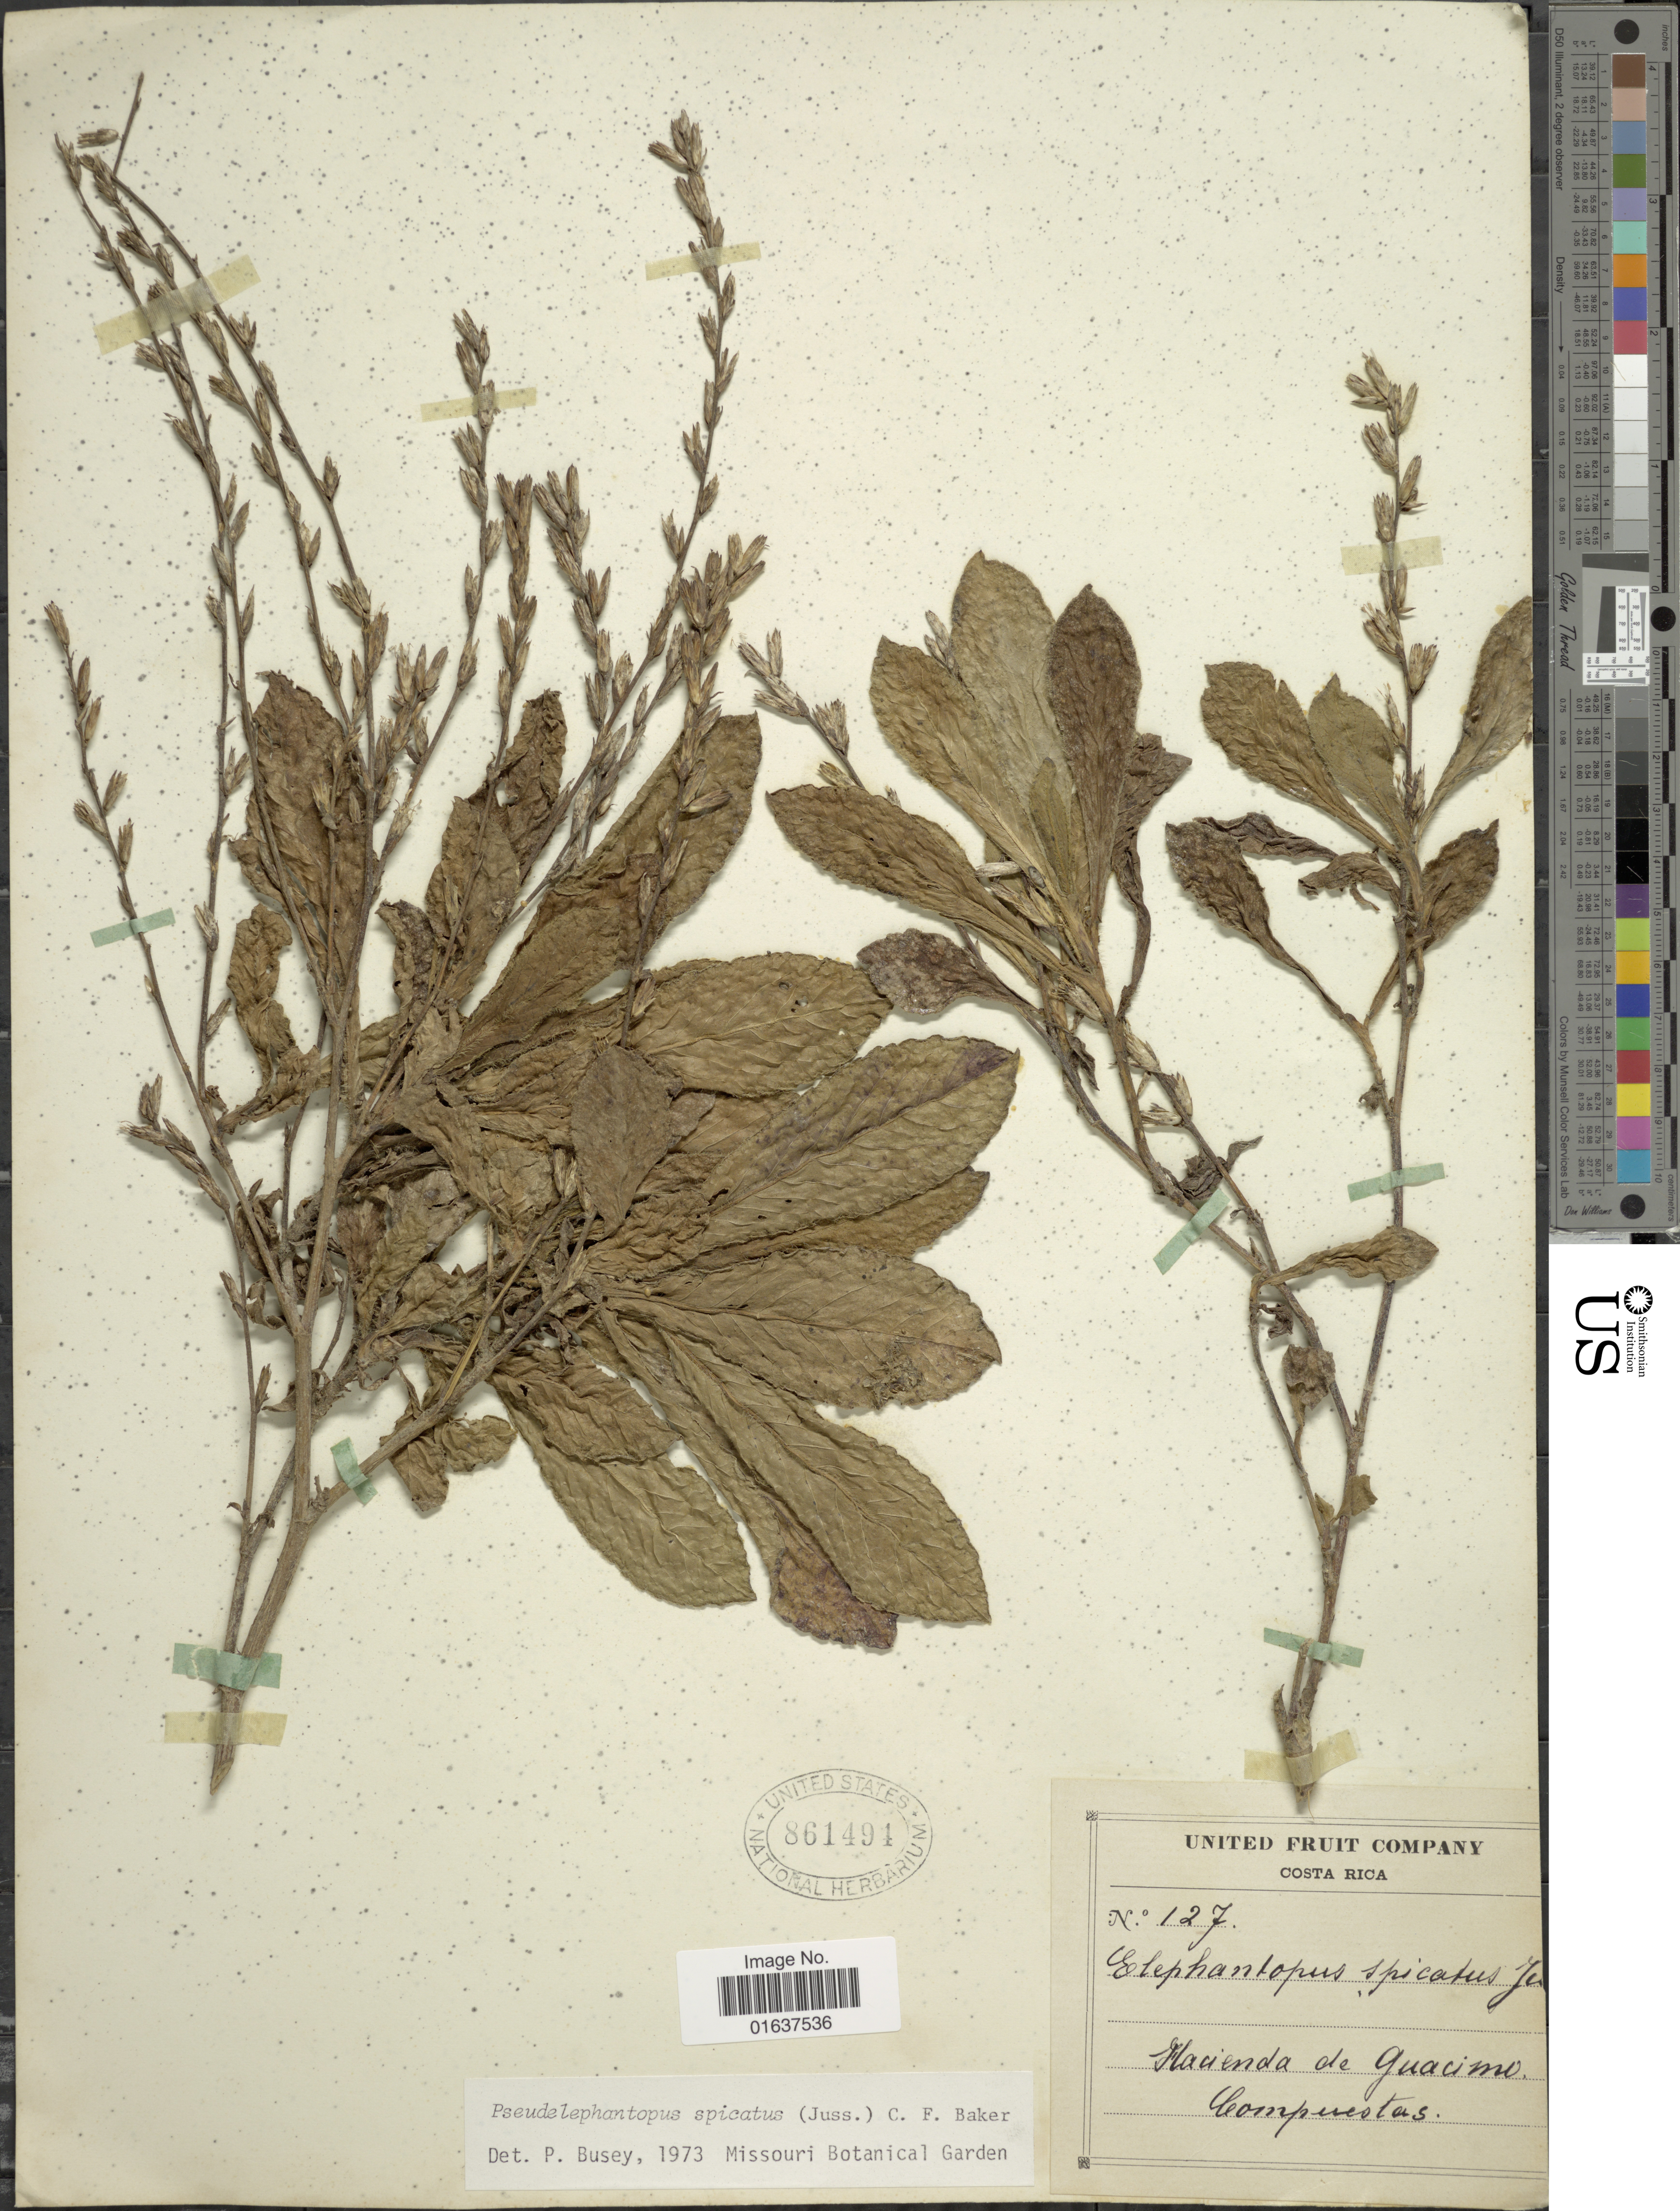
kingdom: Plantae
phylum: Tracheophyta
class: Magnoliopsida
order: Asterales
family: Asteraceae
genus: Pseudelephantopus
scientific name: Pseudelephantopus spicatus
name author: (Juss. ex Aubl.) C.F. Baker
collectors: United Fruit Company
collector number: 127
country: Costa Rica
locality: Hacienda de Guacimo, Compuestas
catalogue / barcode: US 861494